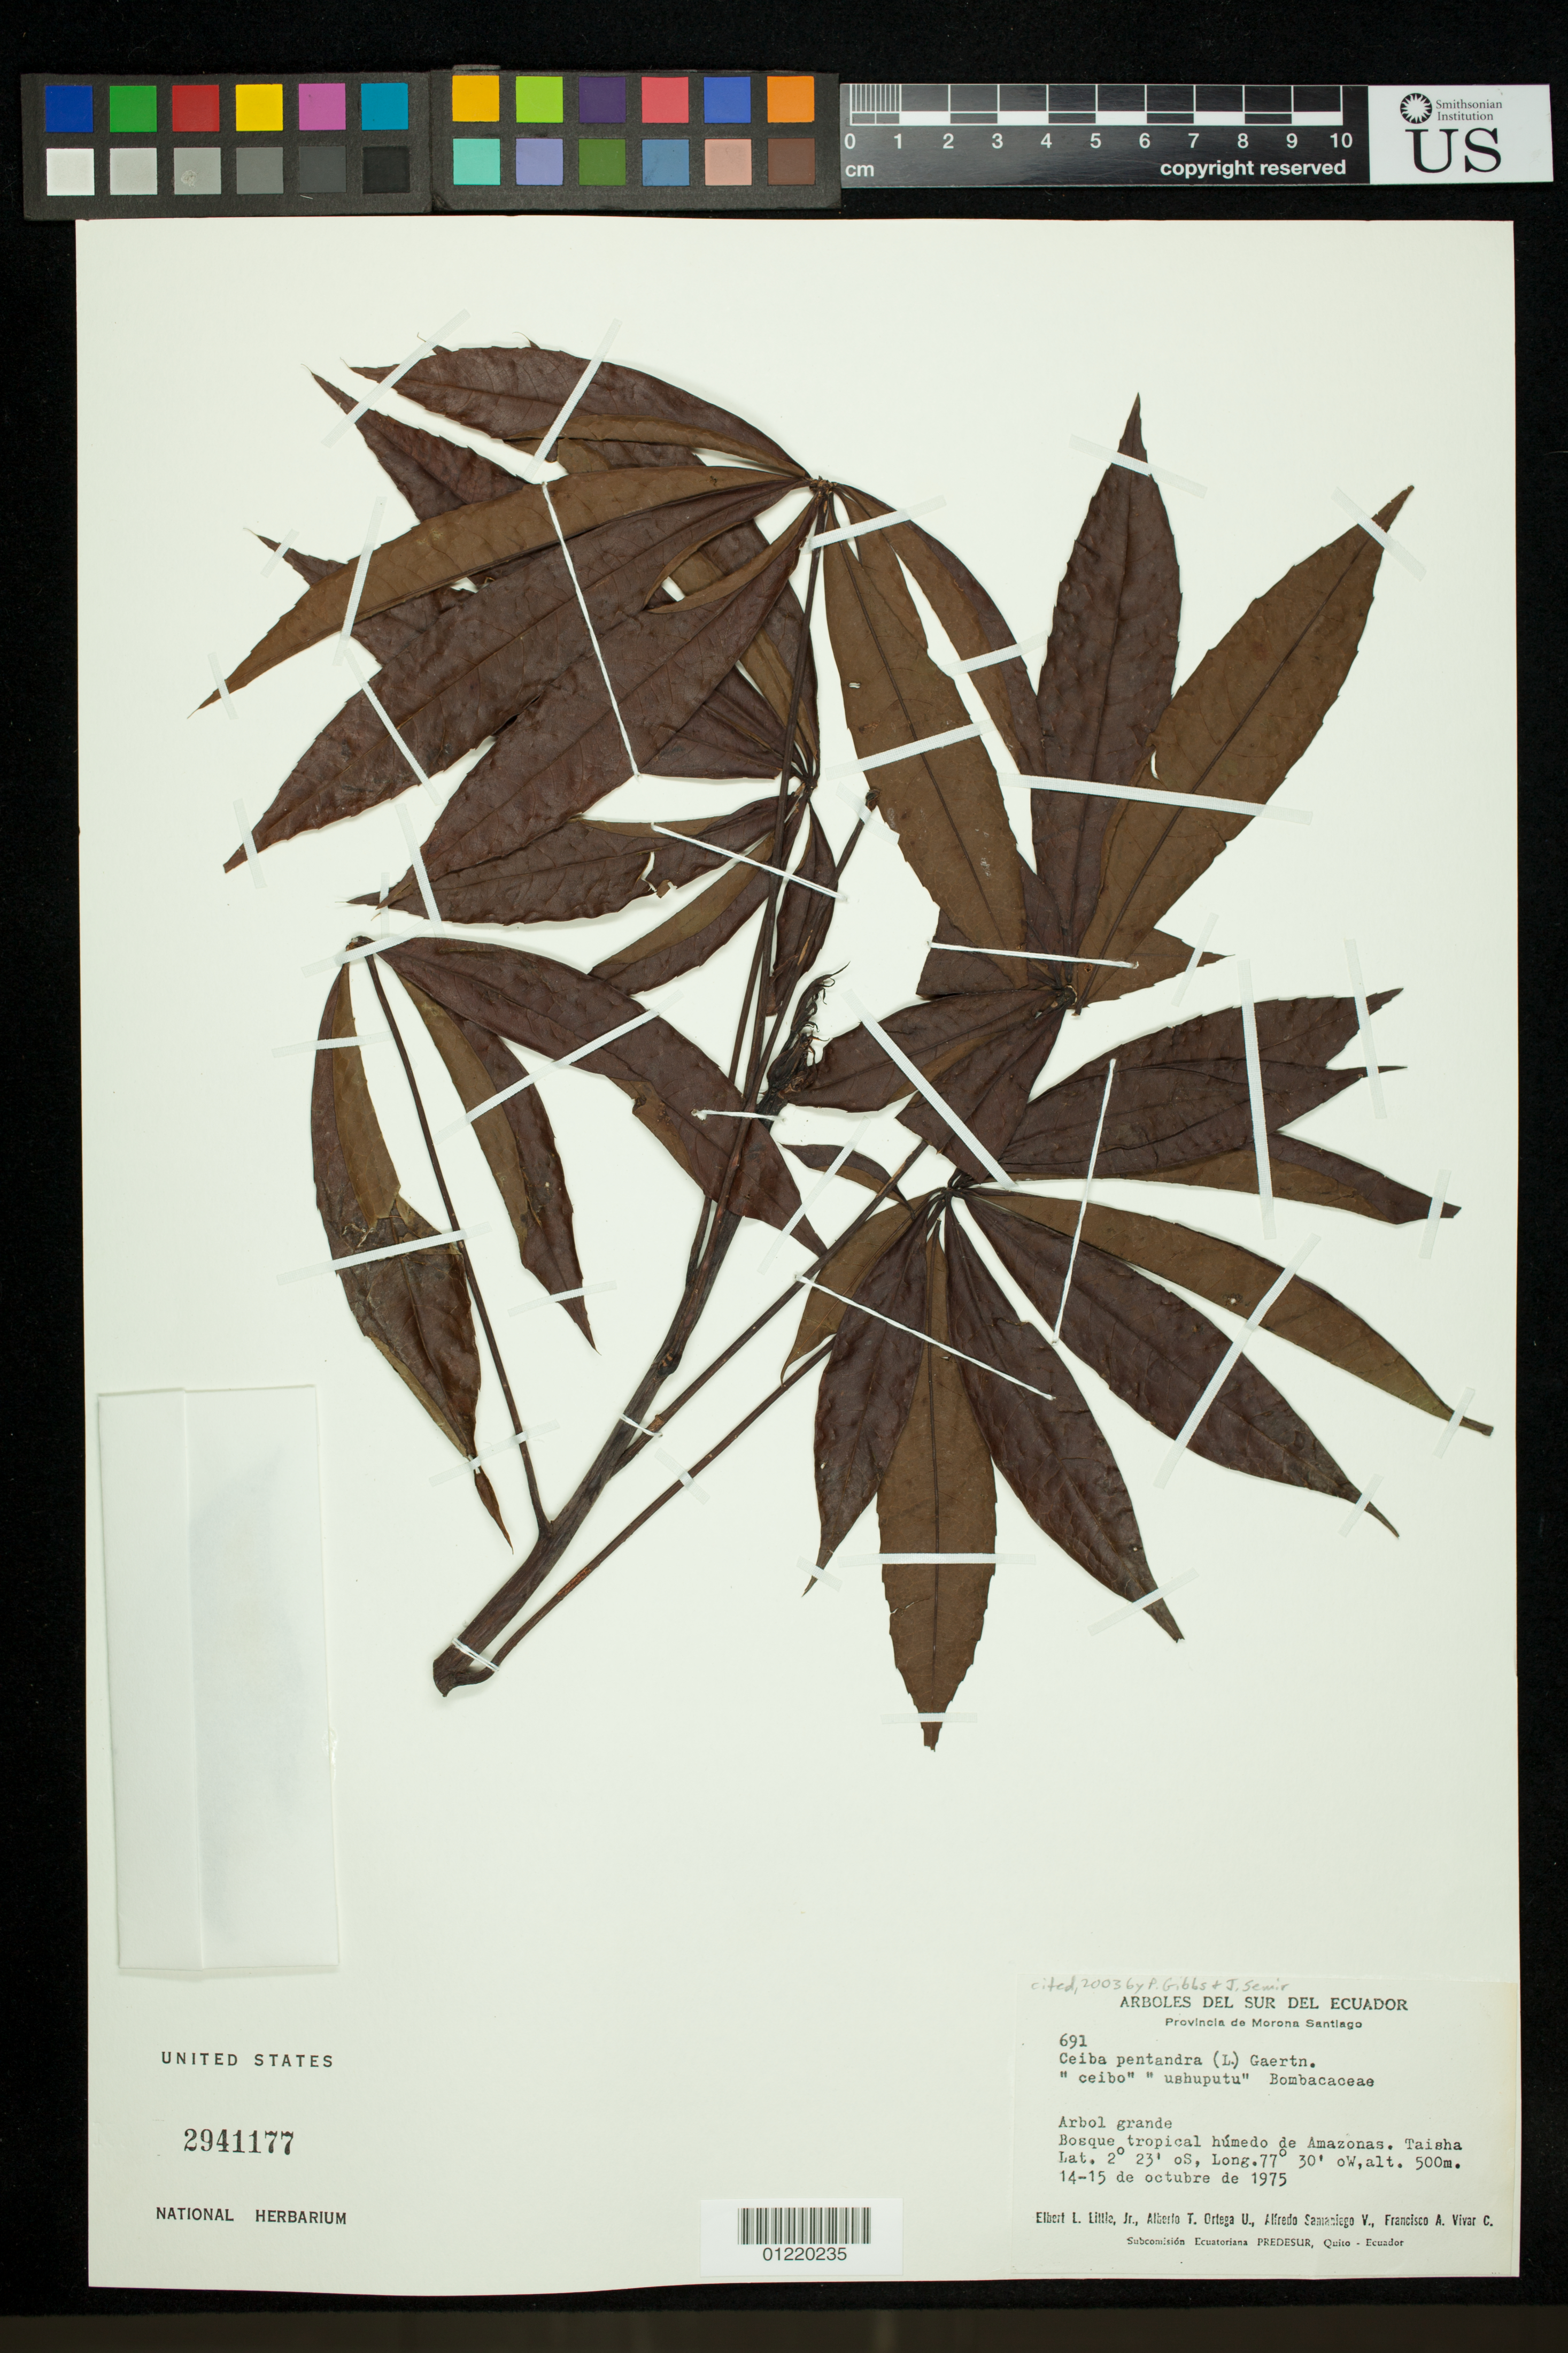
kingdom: Plantae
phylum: Tracheophyta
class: Magnoliopsida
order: Malvales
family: Malvaceae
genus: Ceiba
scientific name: Ceiba pentandra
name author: (L.) Gaertn.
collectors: E. L. Little, A. T. Ortega U., A. V. Samaniego & F. A. Vivar C.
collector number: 691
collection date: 1975-10-14/1975-10-15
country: Ecuador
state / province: Morona-Santiago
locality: Taisha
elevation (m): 500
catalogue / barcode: US 2941177